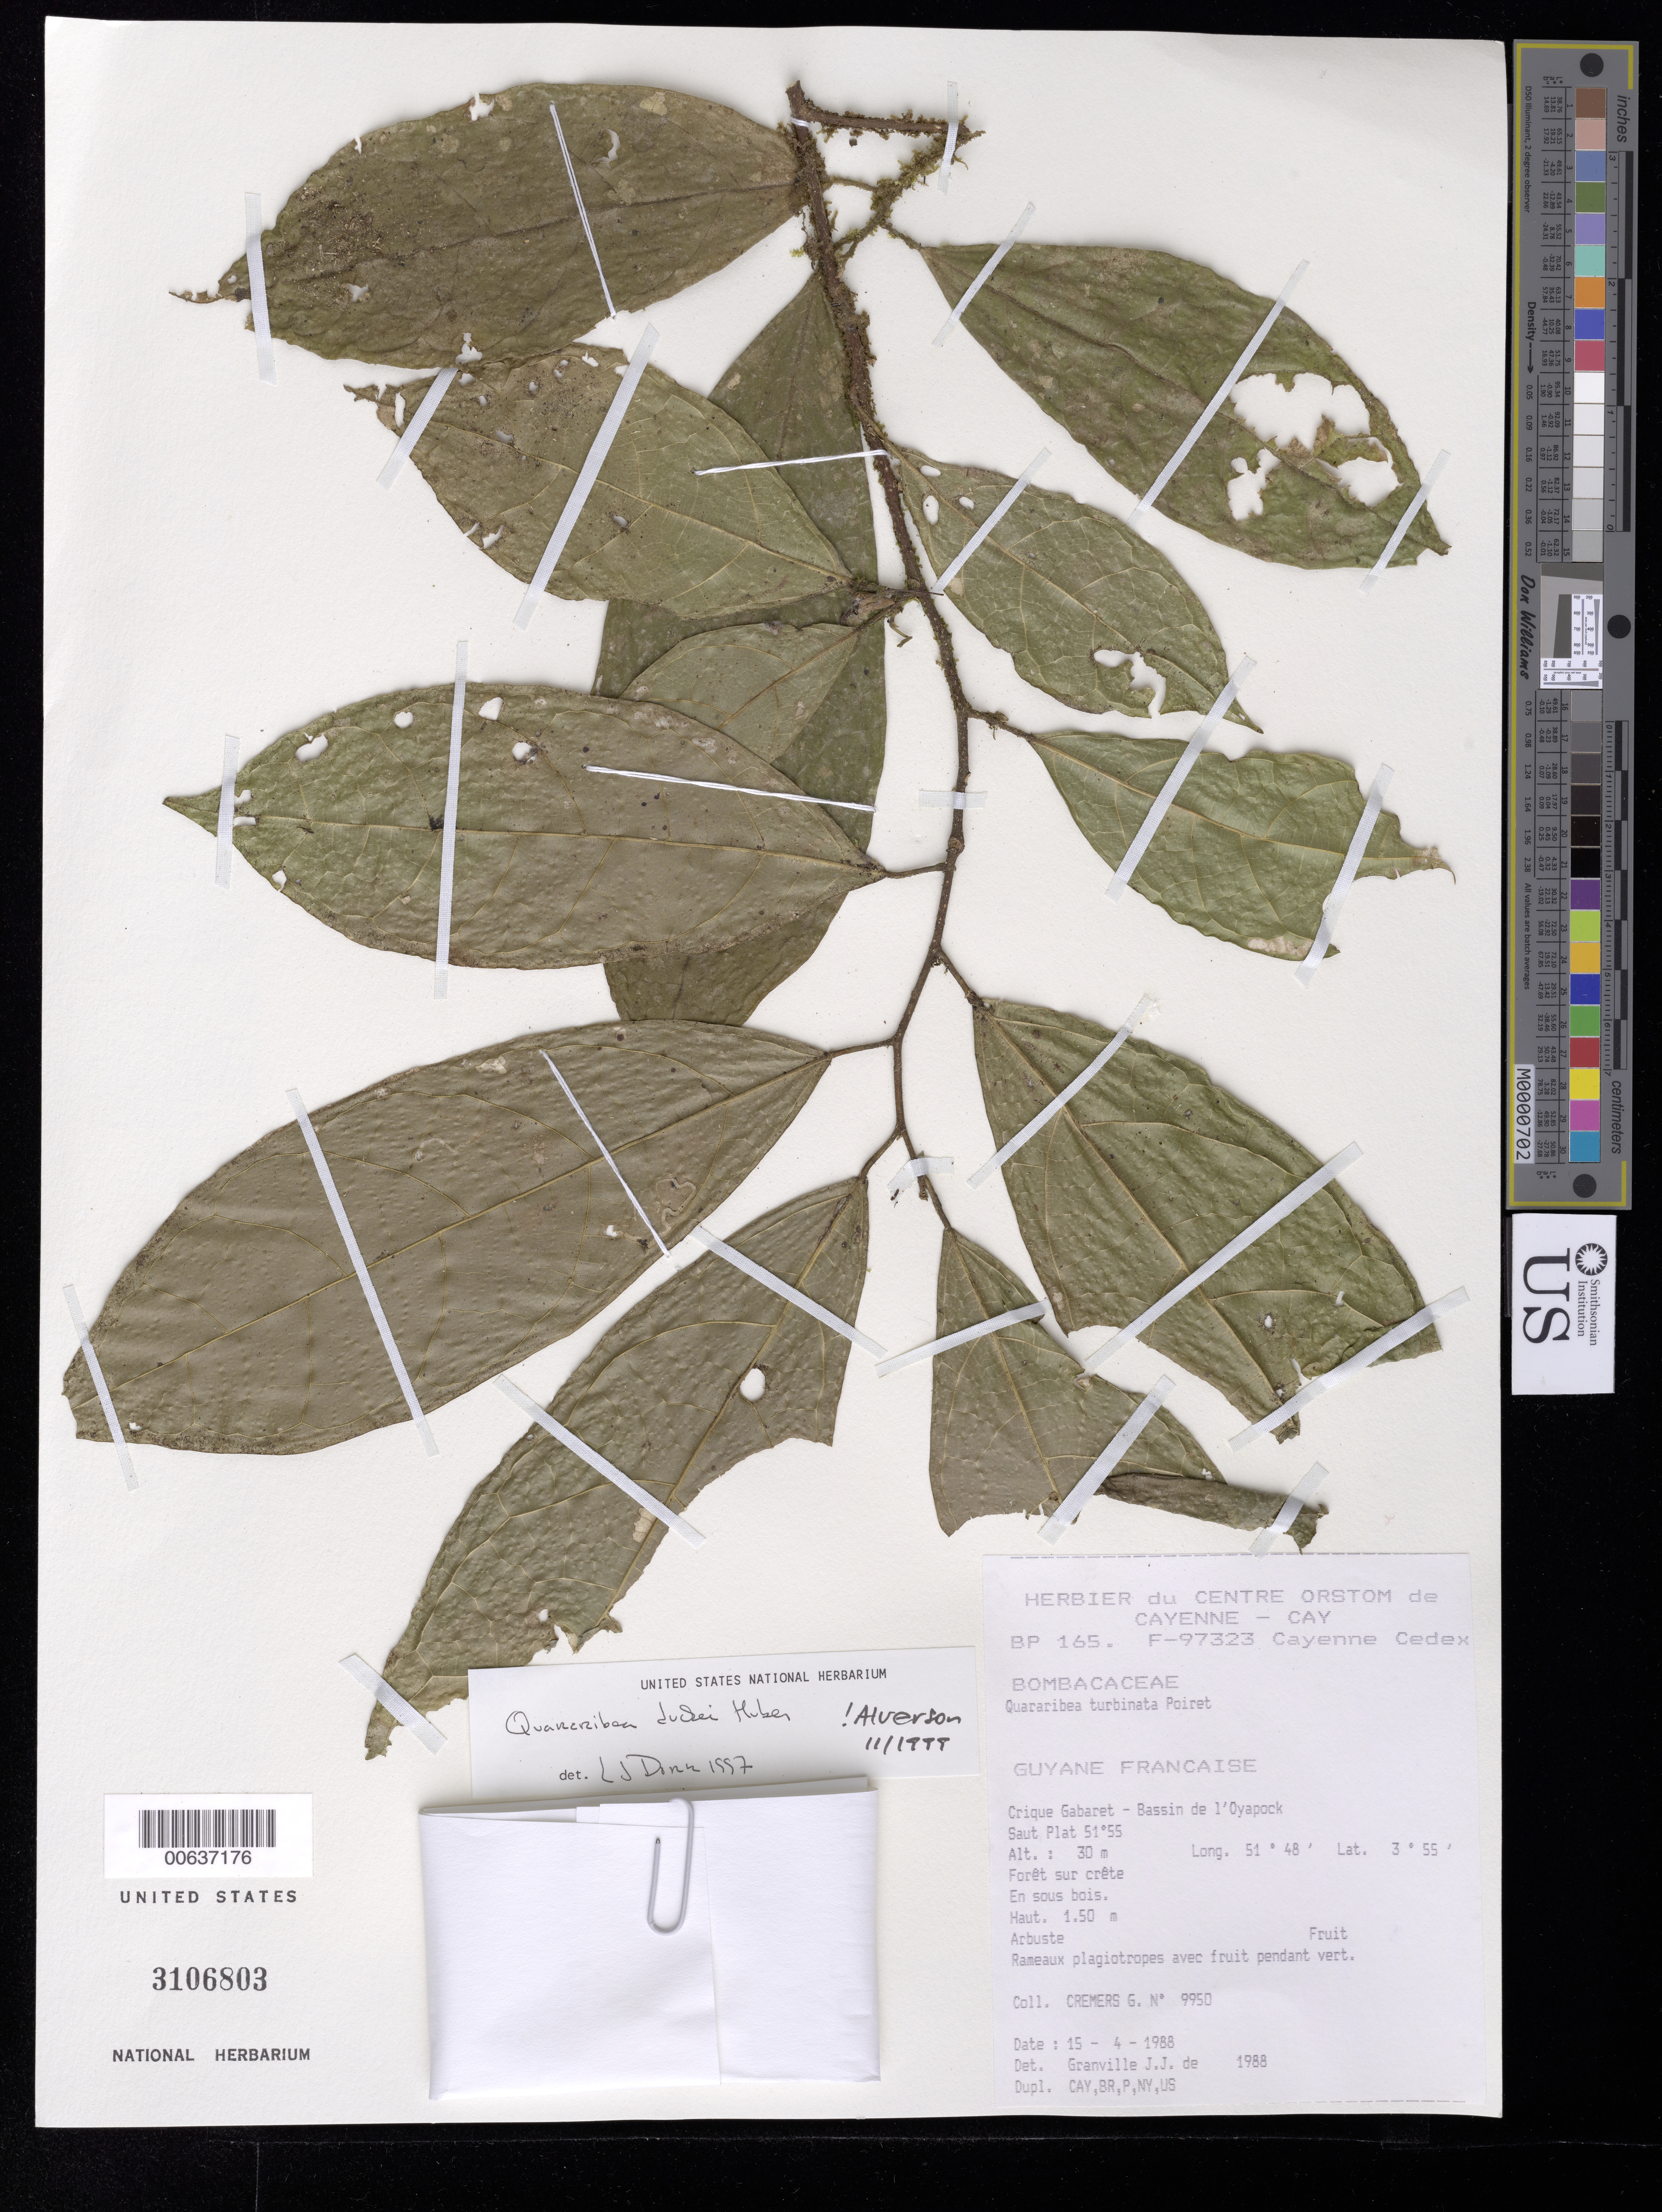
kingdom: Plantae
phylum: Tracheophyta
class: Magnoliopsida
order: Malvales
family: Malvaceae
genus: Quararibea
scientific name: Quararibea duckei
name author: Huber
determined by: Alverson, W. S.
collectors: G. Cremers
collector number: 9950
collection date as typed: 15-Apr-88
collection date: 1988-04-15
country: French Guiana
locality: Crique Gabaret, Bassin de l'Oyapock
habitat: Forêt sur crete, en sous bois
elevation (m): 30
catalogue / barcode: US 3106803